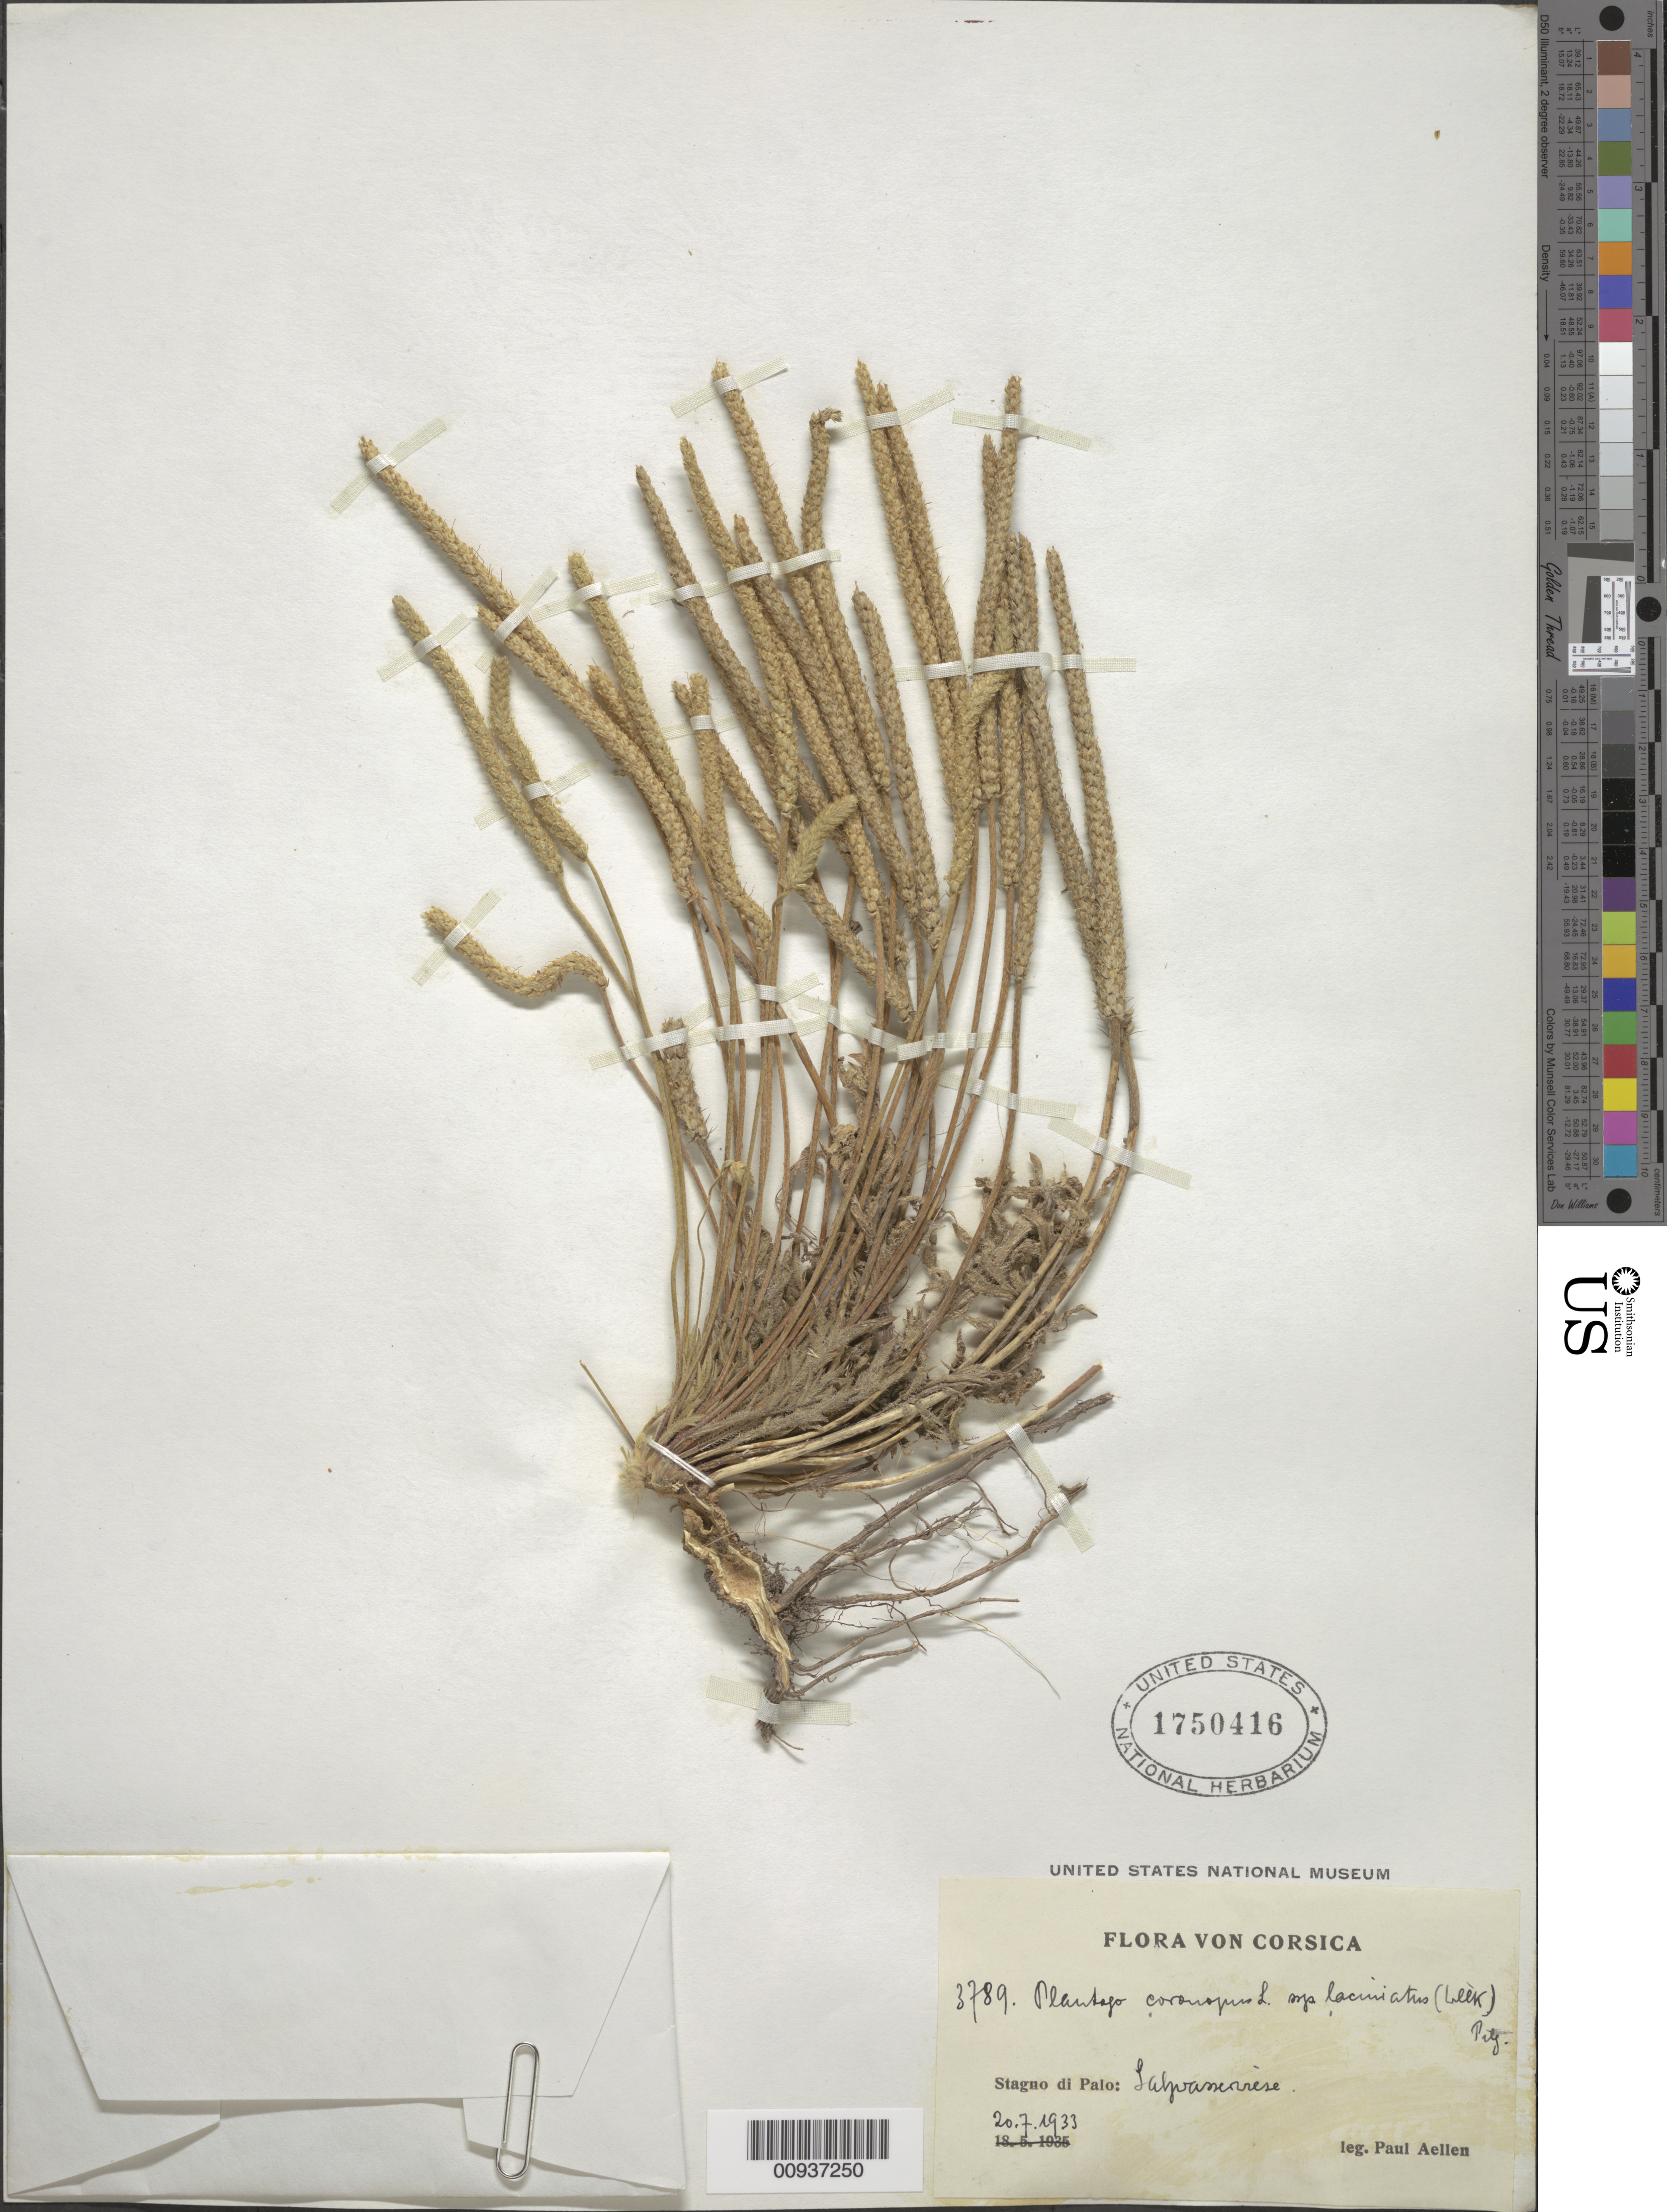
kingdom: Plantae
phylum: Tracheophyta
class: Magnoliopsida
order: Lamiales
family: Plantaginaceae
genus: Plantago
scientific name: Plantago coronopus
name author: L.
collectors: P. Aellen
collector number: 3789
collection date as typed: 20 Jul 1933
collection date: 1933-07-20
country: France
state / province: Corsica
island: Corse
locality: Stagno di Palo: []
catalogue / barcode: US 1750416